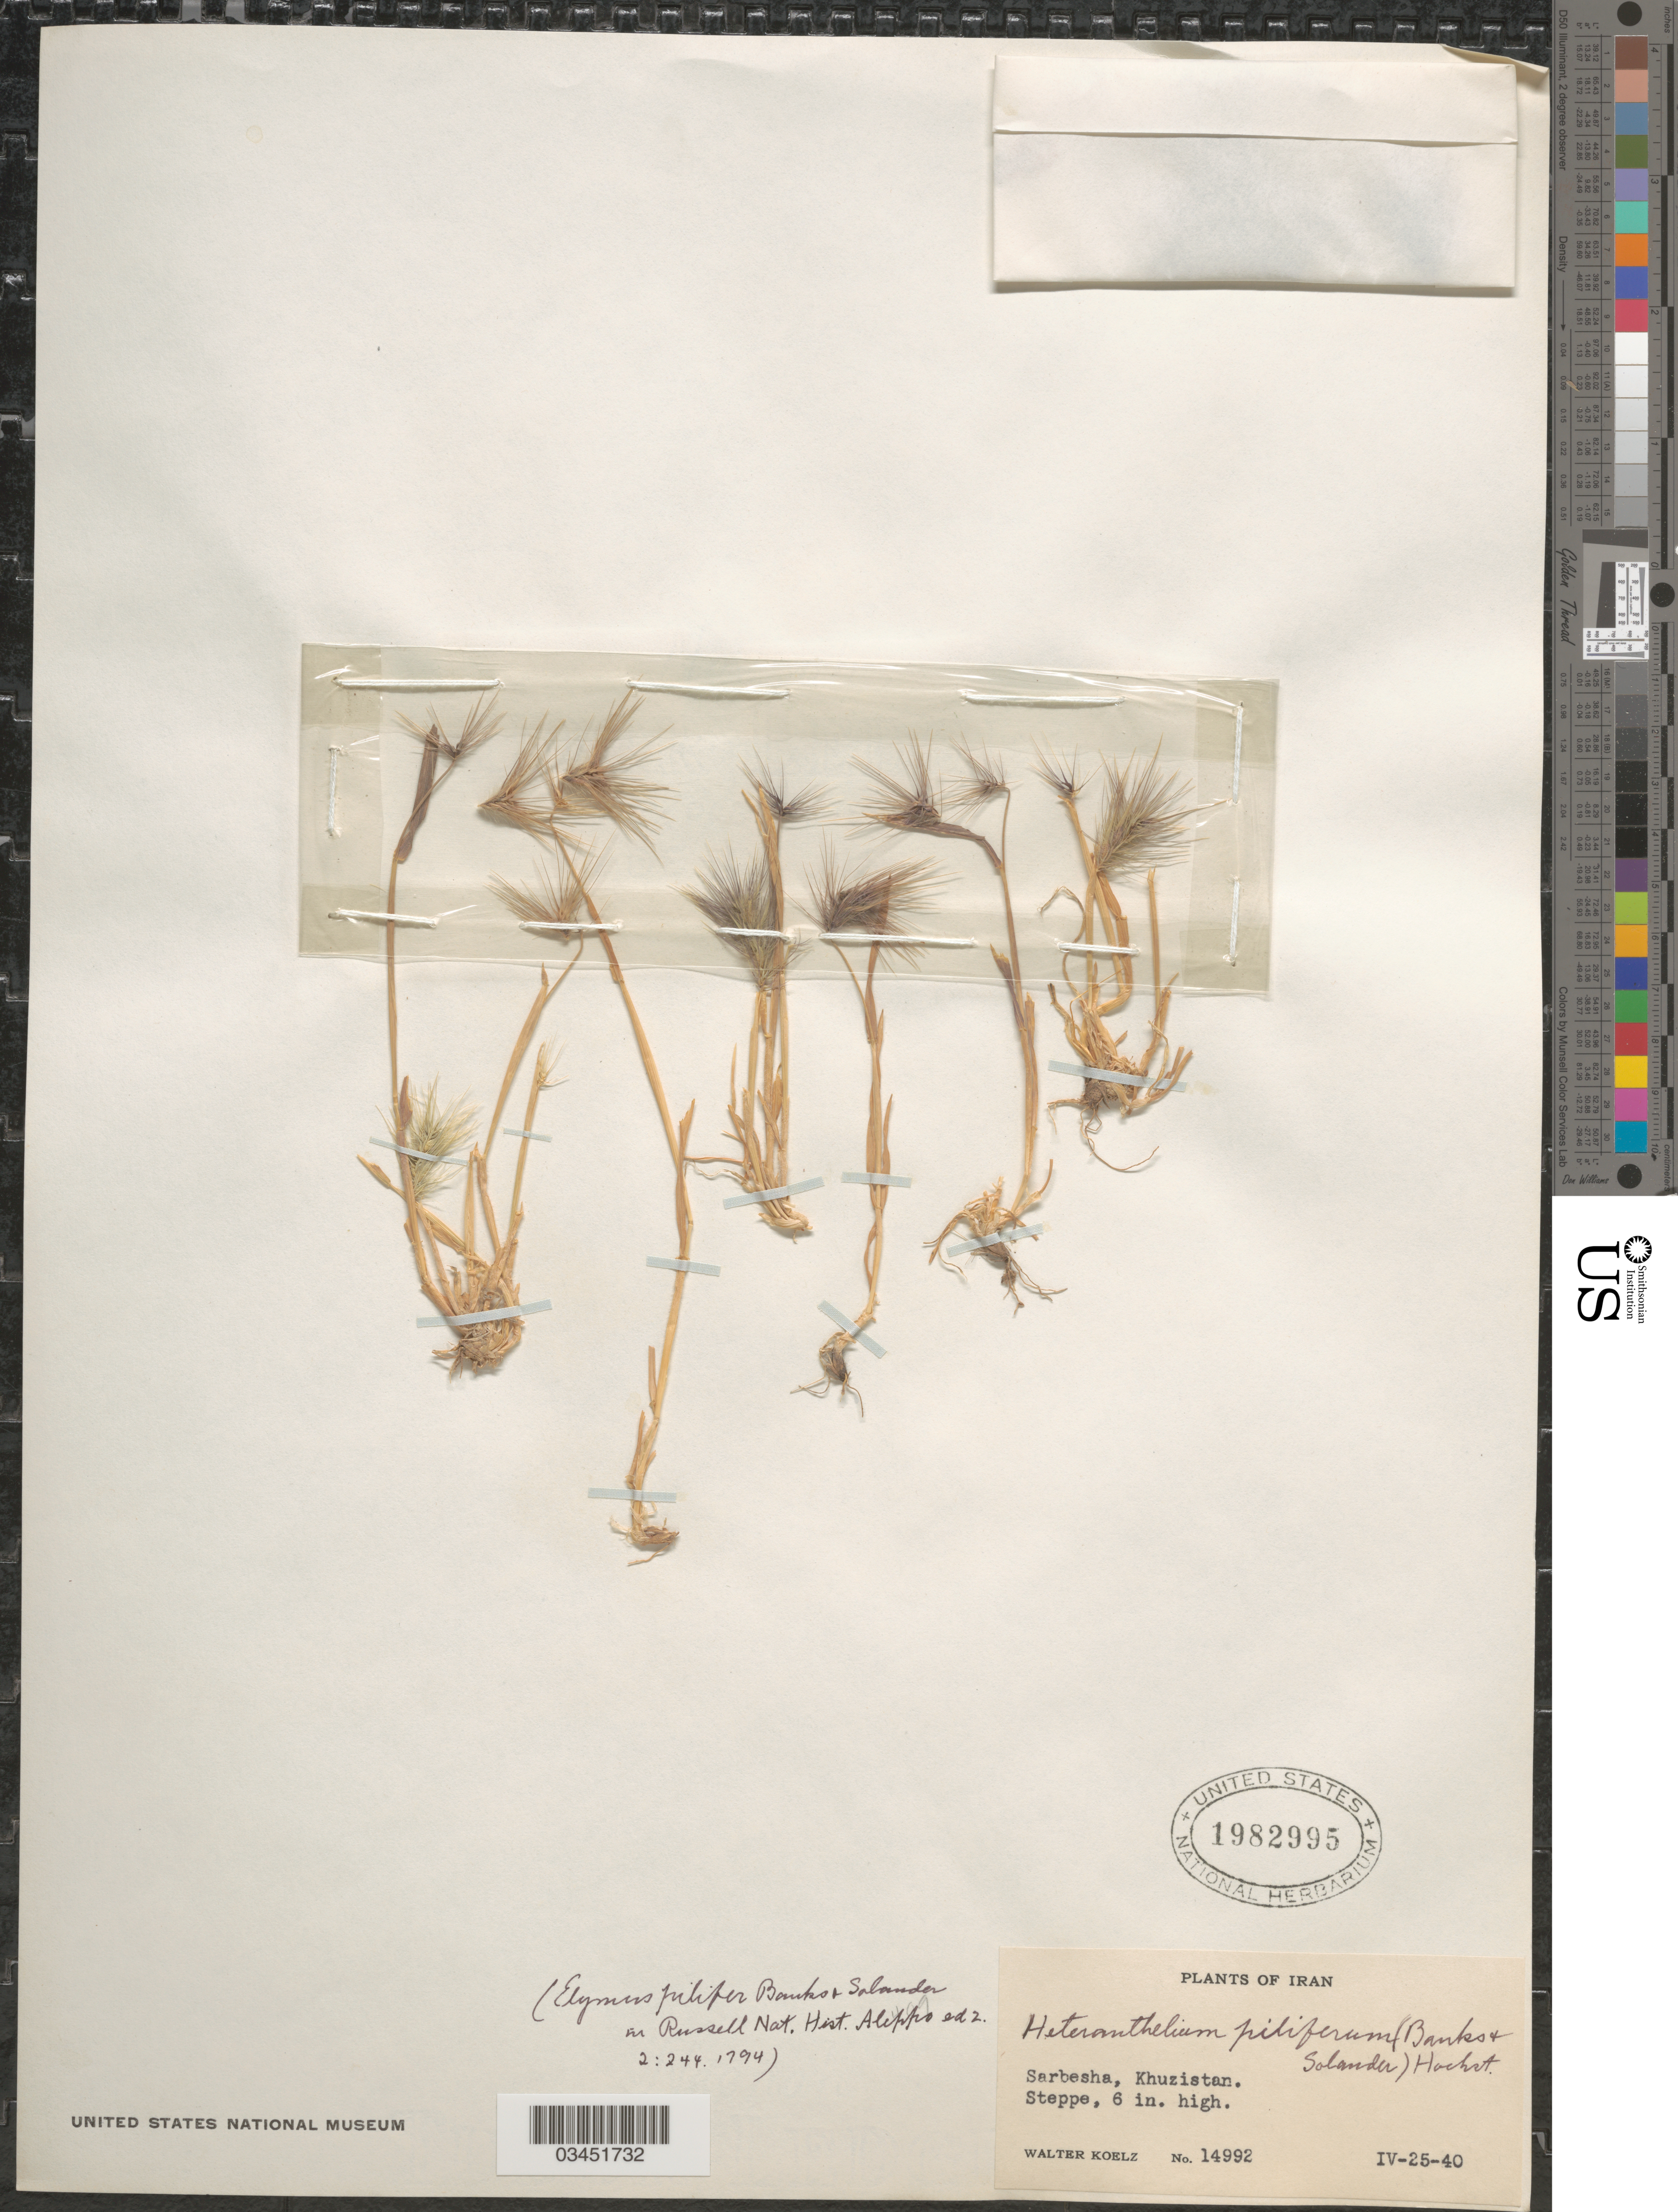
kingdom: Plantae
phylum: Tracheophyta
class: Liliopsida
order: Poales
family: Poaceae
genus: Heteranthelium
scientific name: Heteranthelium piliferum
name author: (Sol.) Hochst.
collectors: W. N. Koelz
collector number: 14992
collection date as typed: Transcribed d/m/y: 25/4/40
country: Iran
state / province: Khuzestan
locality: Sarbesha, Khuzistan.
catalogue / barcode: US 1982995